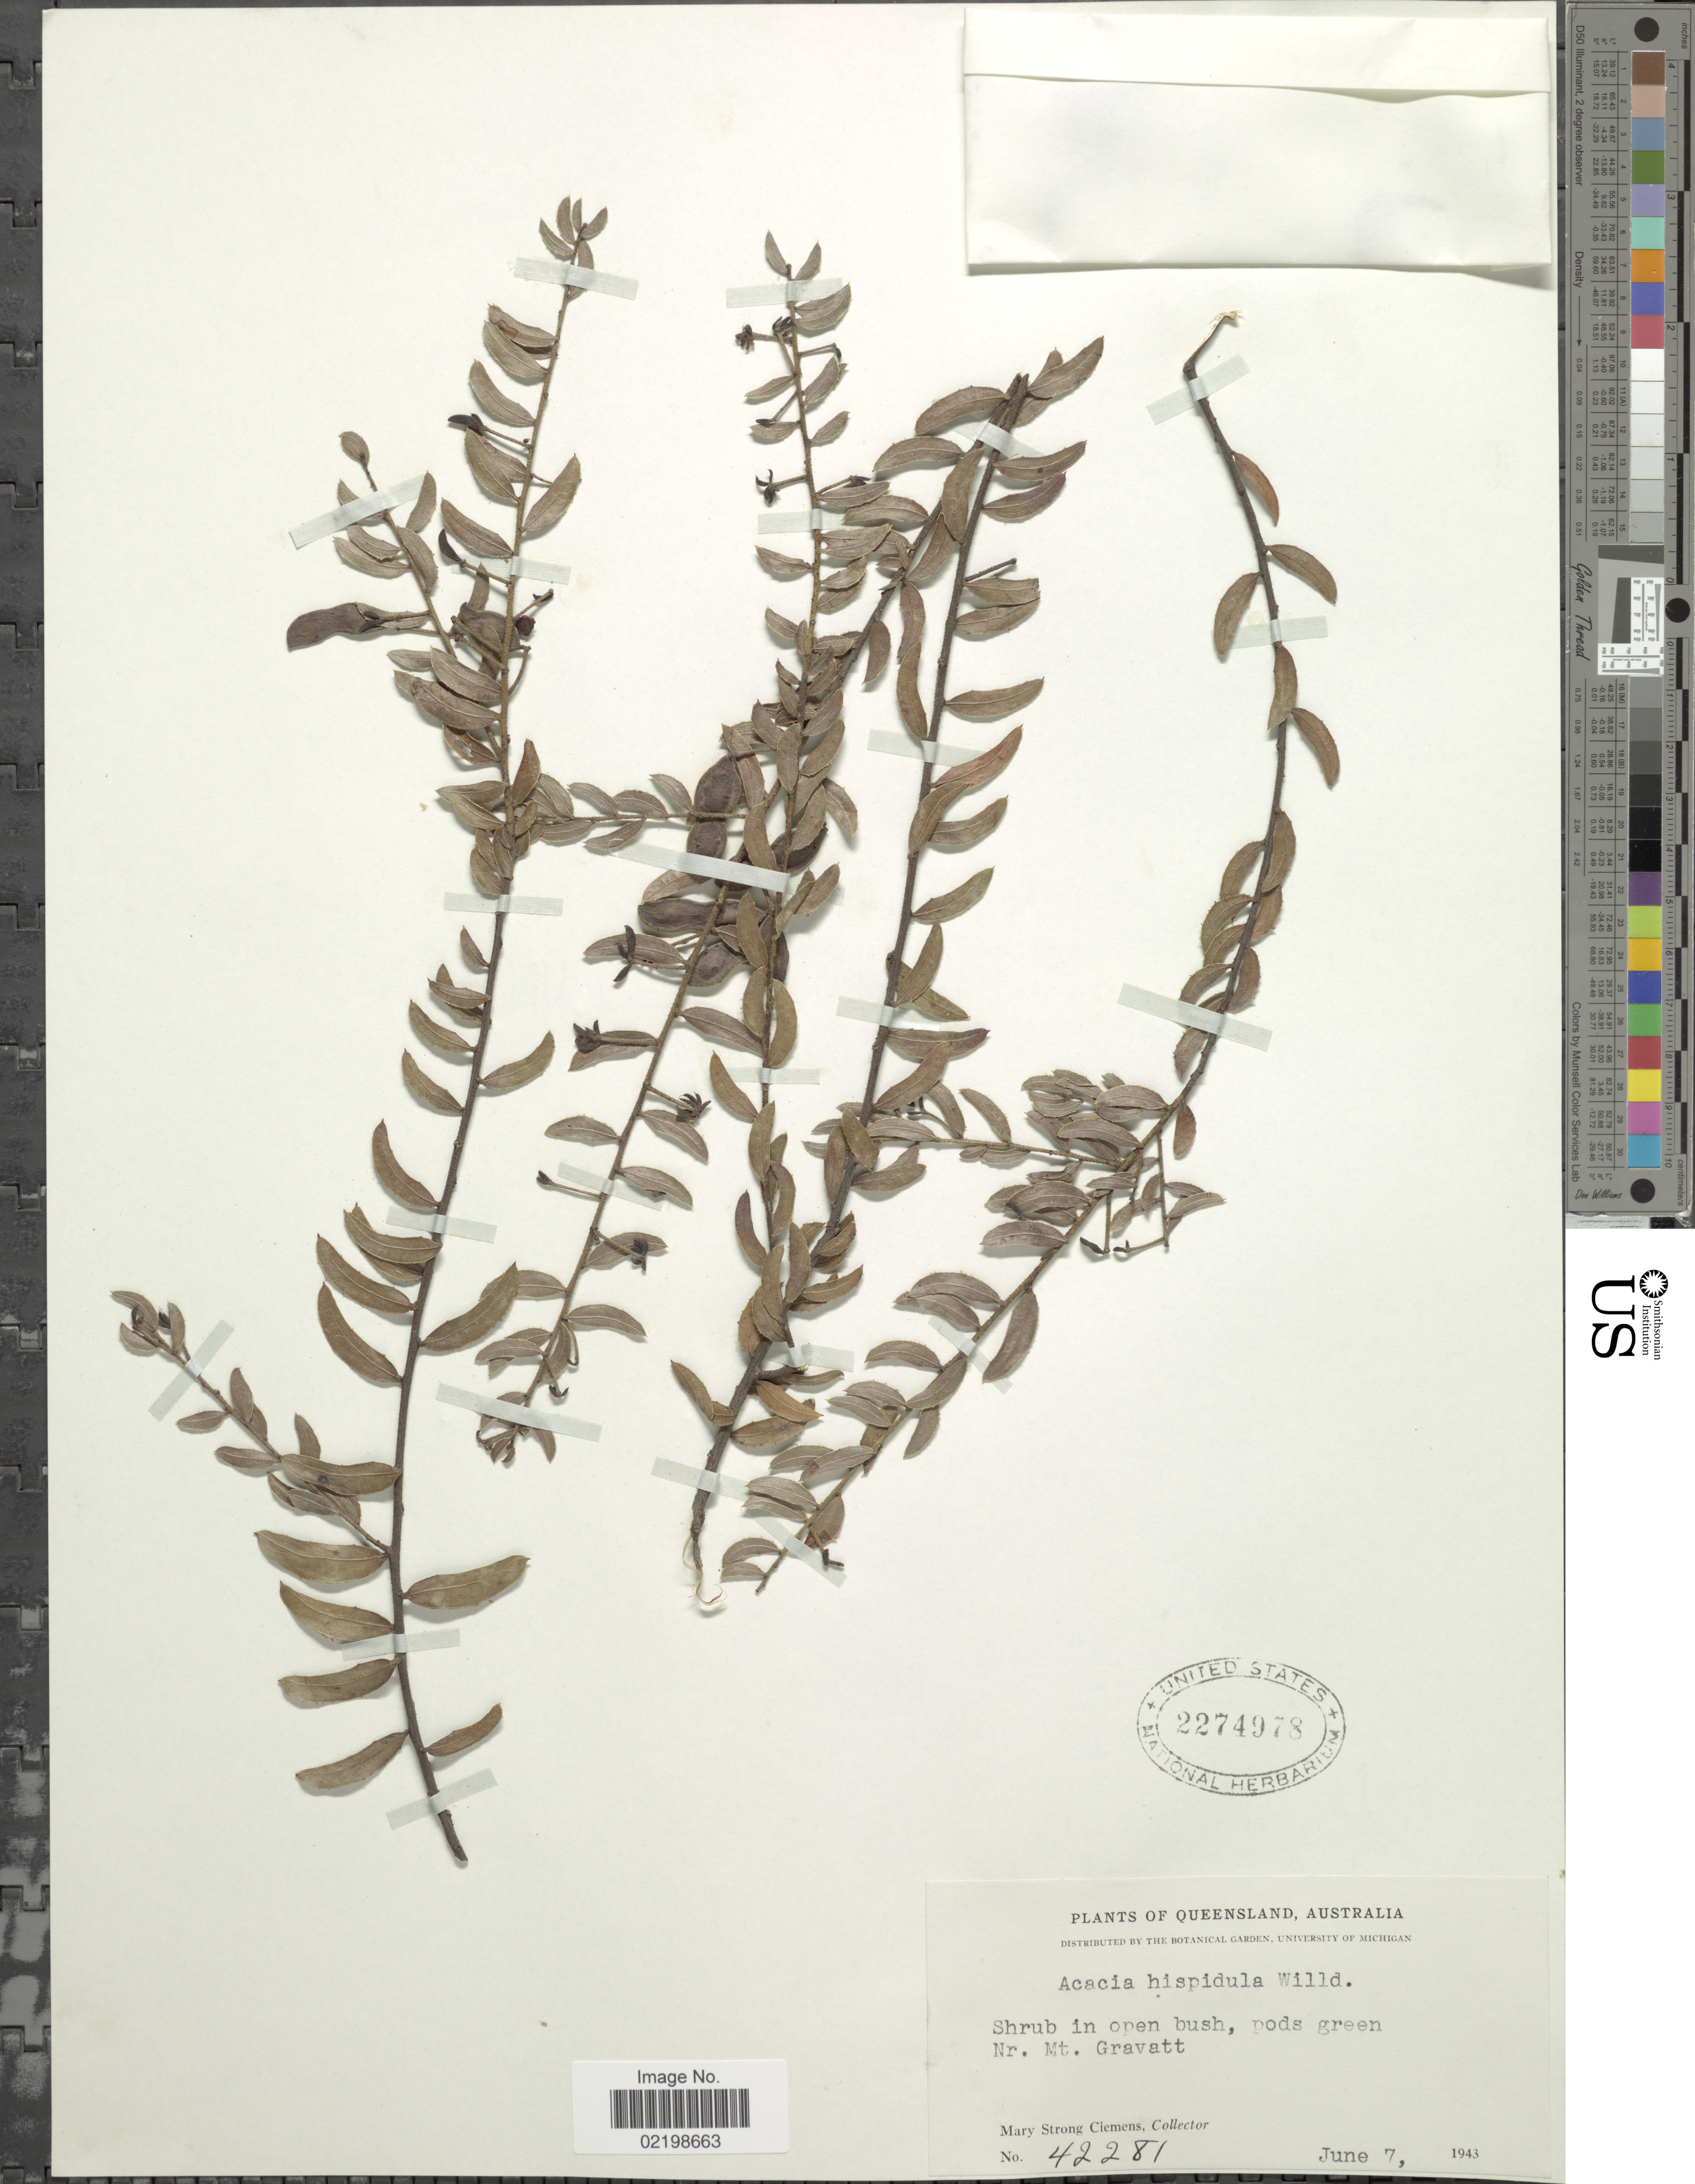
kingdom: Plantae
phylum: Tracheophyta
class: Magnoliopsida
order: Fabales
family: Fabaceae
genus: Acacia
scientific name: Acacia hispidula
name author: (Sm.) Willd.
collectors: M. S. Clemens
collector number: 42281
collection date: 1943-06-07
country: Australia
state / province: Queensland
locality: Nr. Mt. Gravatt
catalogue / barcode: US 2274978